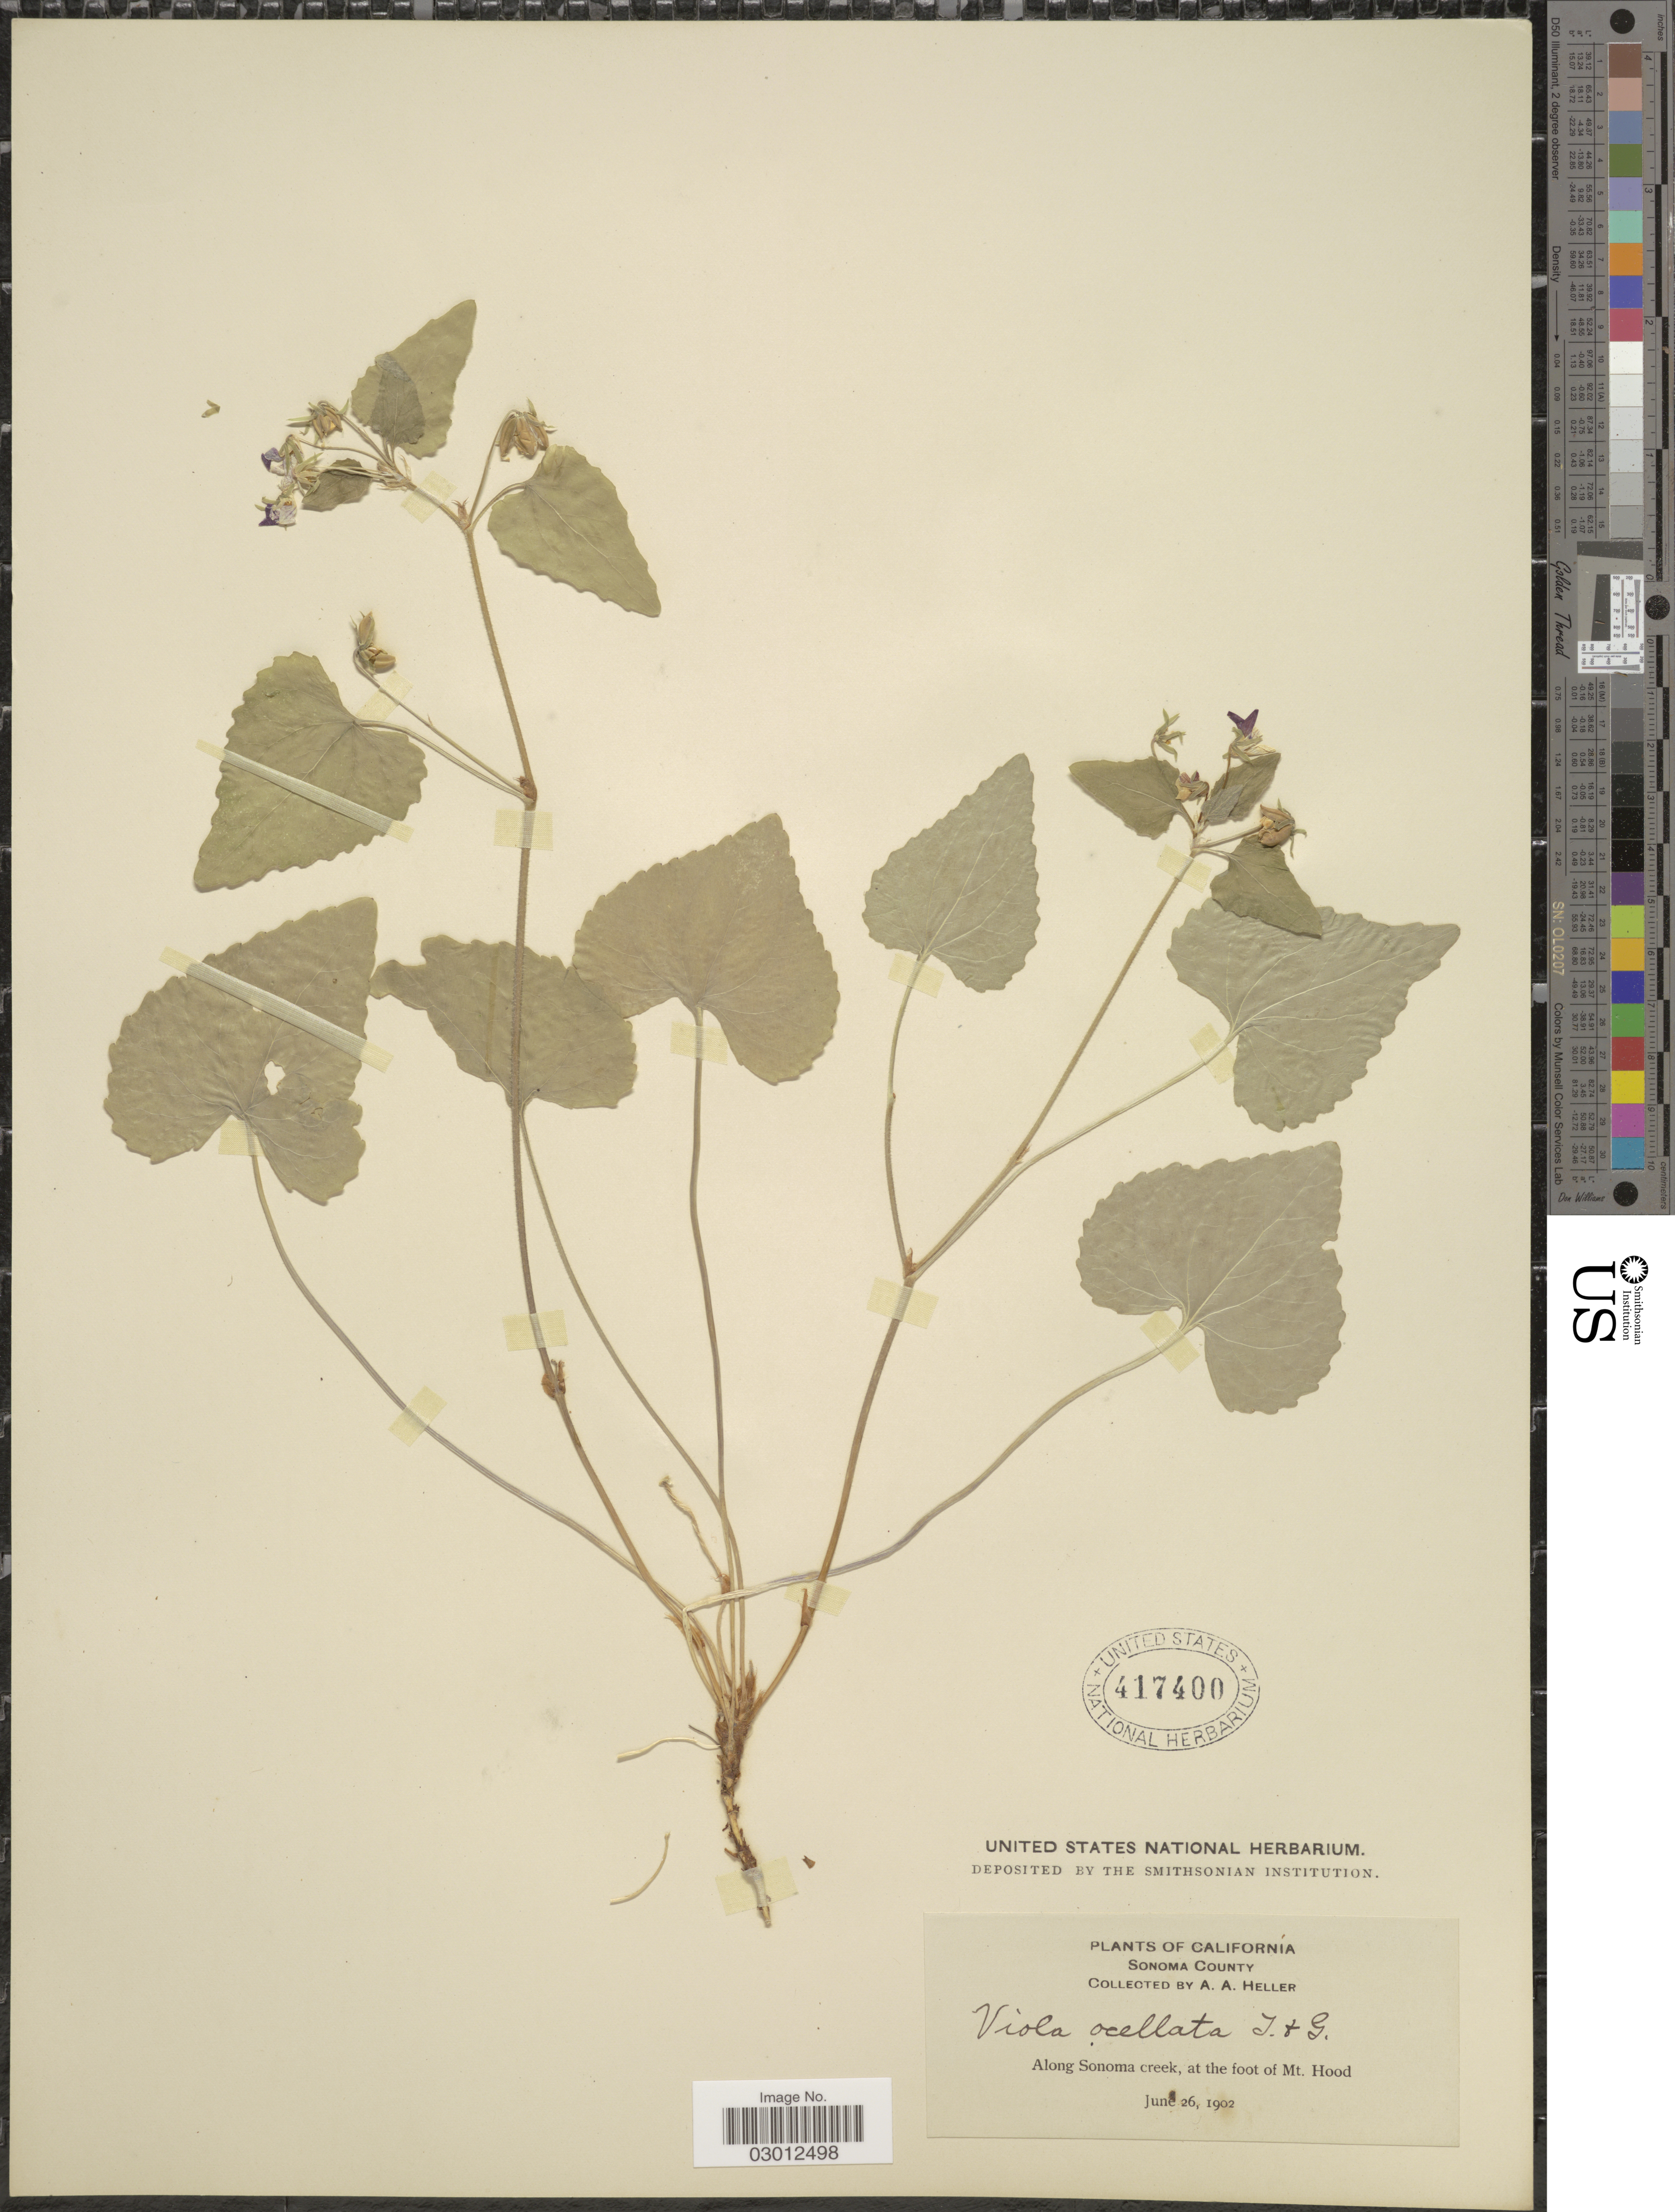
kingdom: Plantae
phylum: Tracheophyta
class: Magnoliopsida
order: Malpighiales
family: Violaceae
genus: Viola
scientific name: Viola ocellata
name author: Torr. & A. Gray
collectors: A. A. Heller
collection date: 1902-06-26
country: United States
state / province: California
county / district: Sonoma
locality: Sonoma County. Along Sonoma creek, at the foot of Mt. Hood.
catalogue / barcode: US 417400